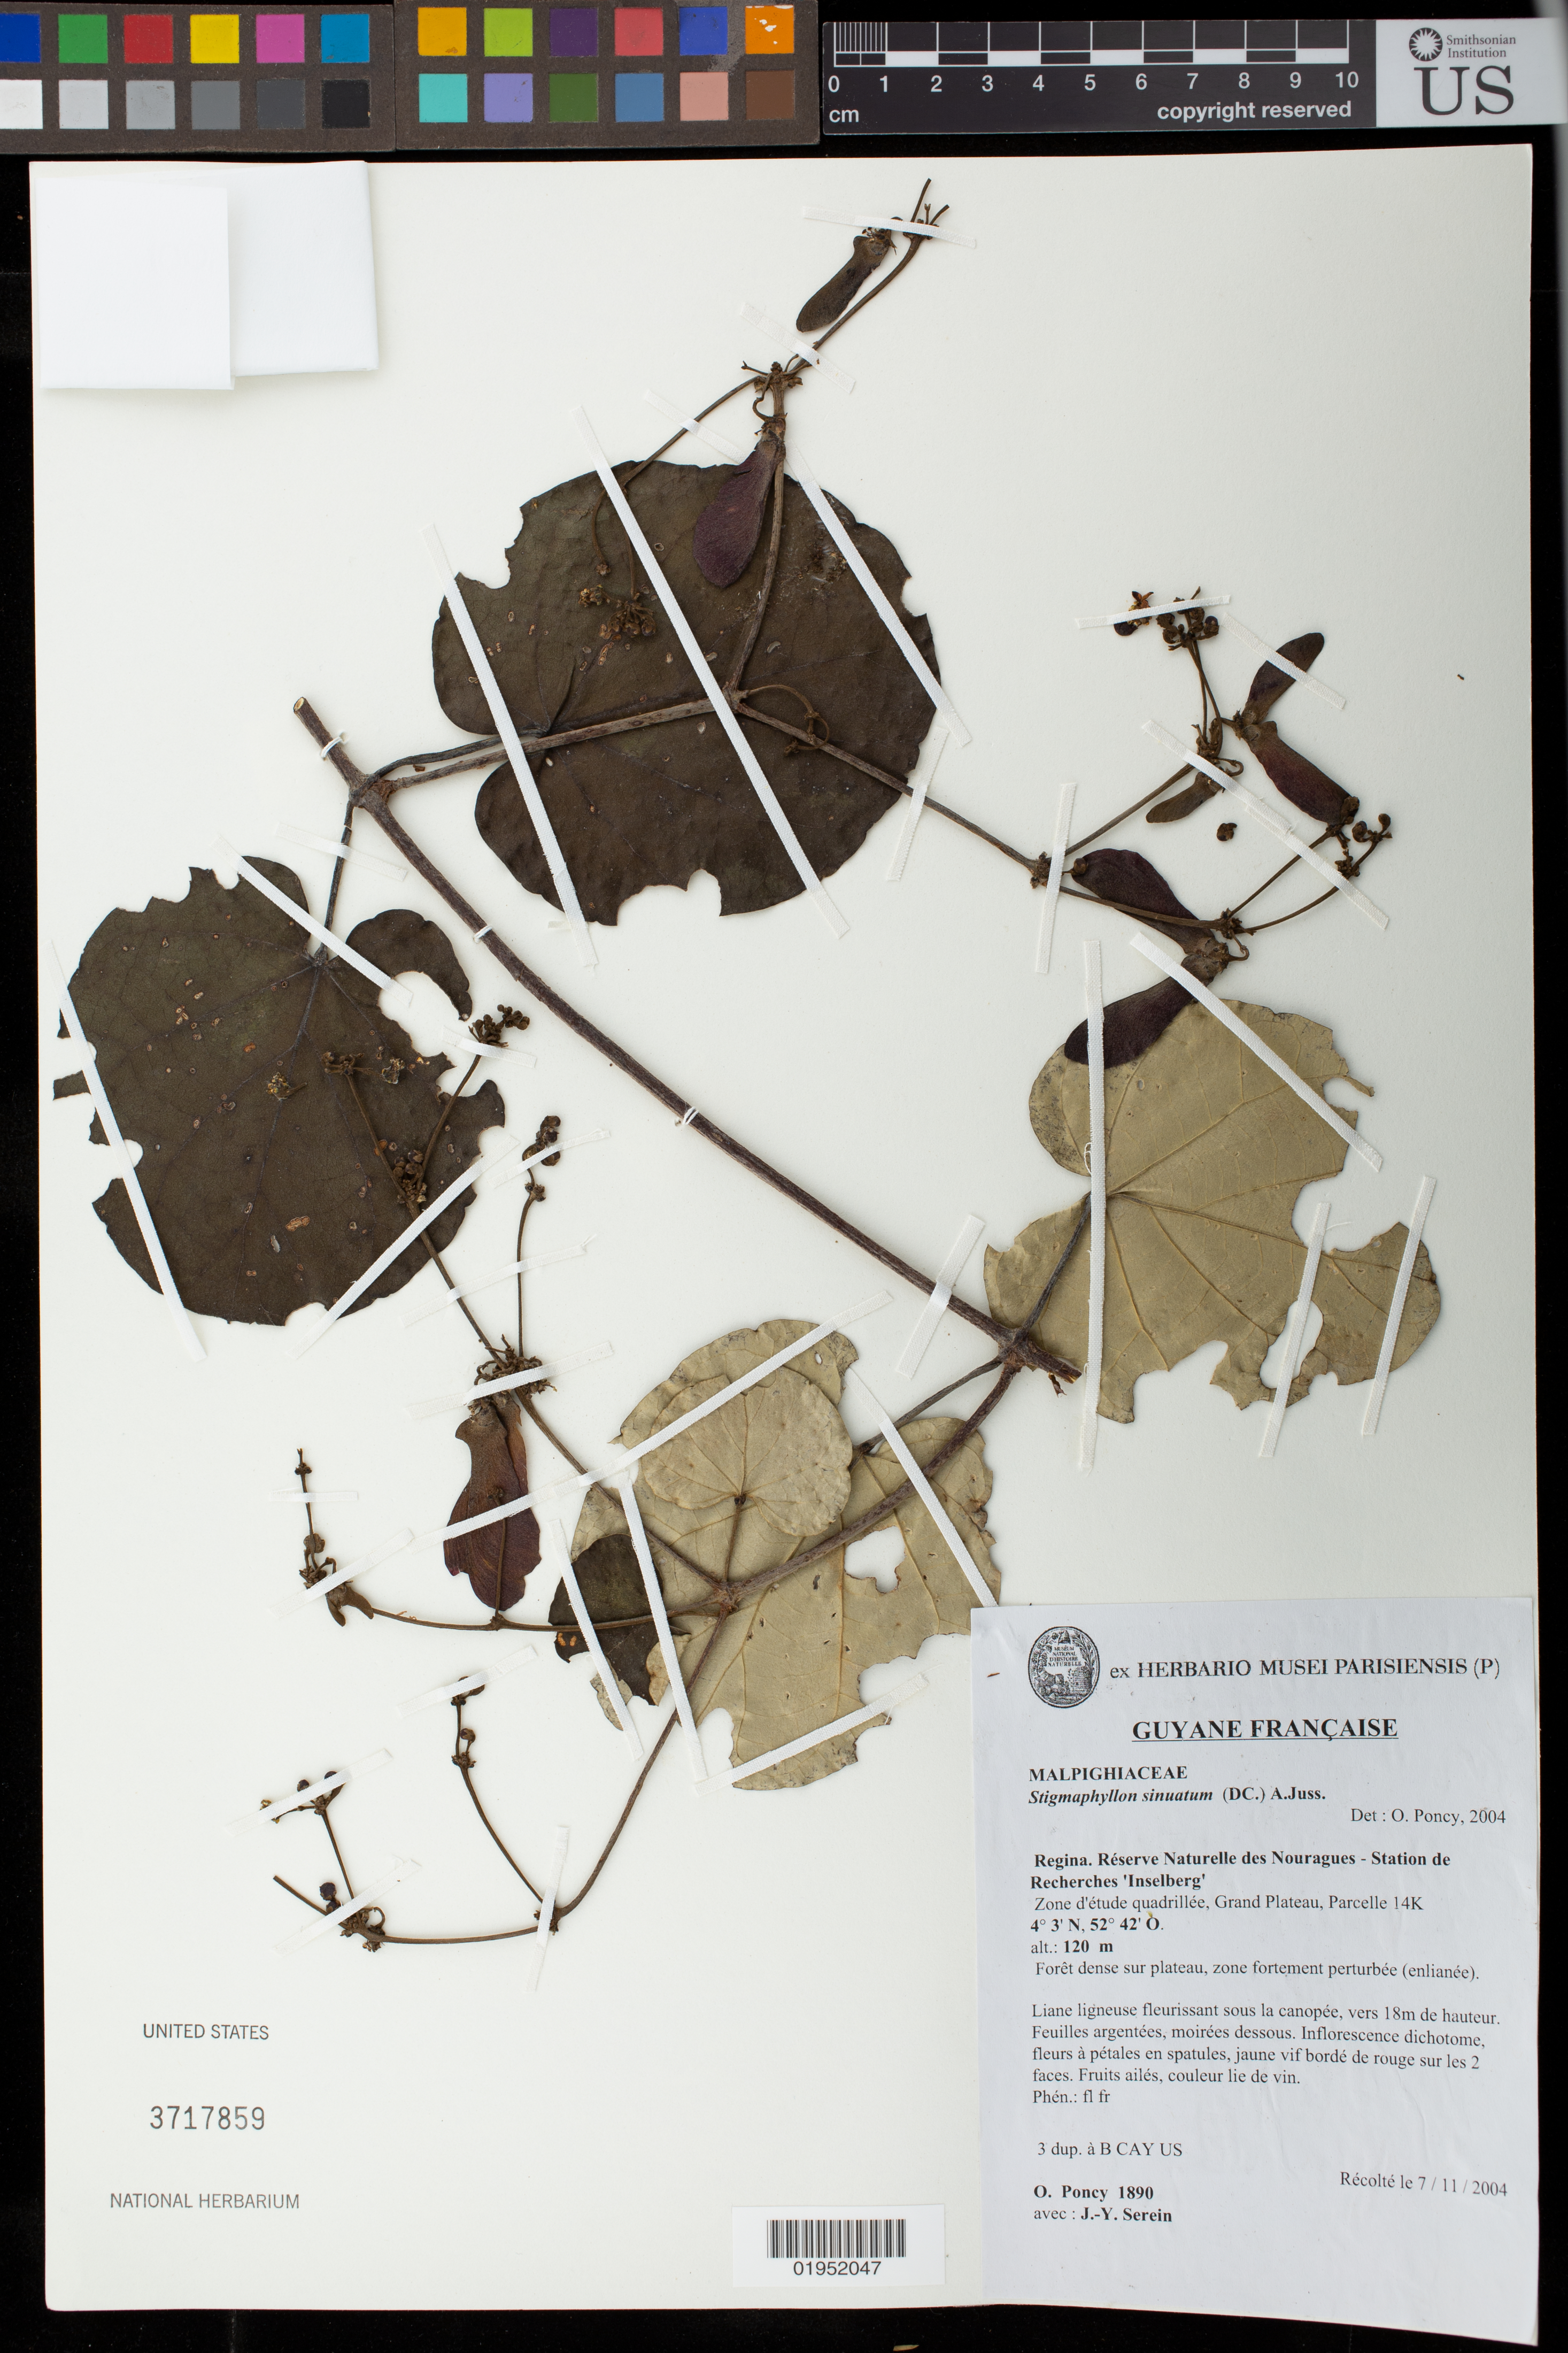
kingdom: Plantae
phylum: Tracheophyta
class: Magnoliopsida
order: Malpighiales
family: Malpighiaceae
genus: Stigmaphyllon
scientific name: Stigmaphyllon sinuatum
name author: (DC.) A. Juss.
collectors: O. Poncy & J. Serein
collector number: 1890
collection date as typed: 7 Nov 2004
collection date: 2004-11-07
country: French Guiana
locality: Regina. Réserve Naturelle des Nouragues - Station de Recherches "Inselberg", Zone d'etude quadrillee, Grand Plateau, Parcelle 14 K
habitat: Foret dense sur plateau, zone fortement perturbee (enlianee)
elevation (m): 120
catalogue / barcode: US 3717859